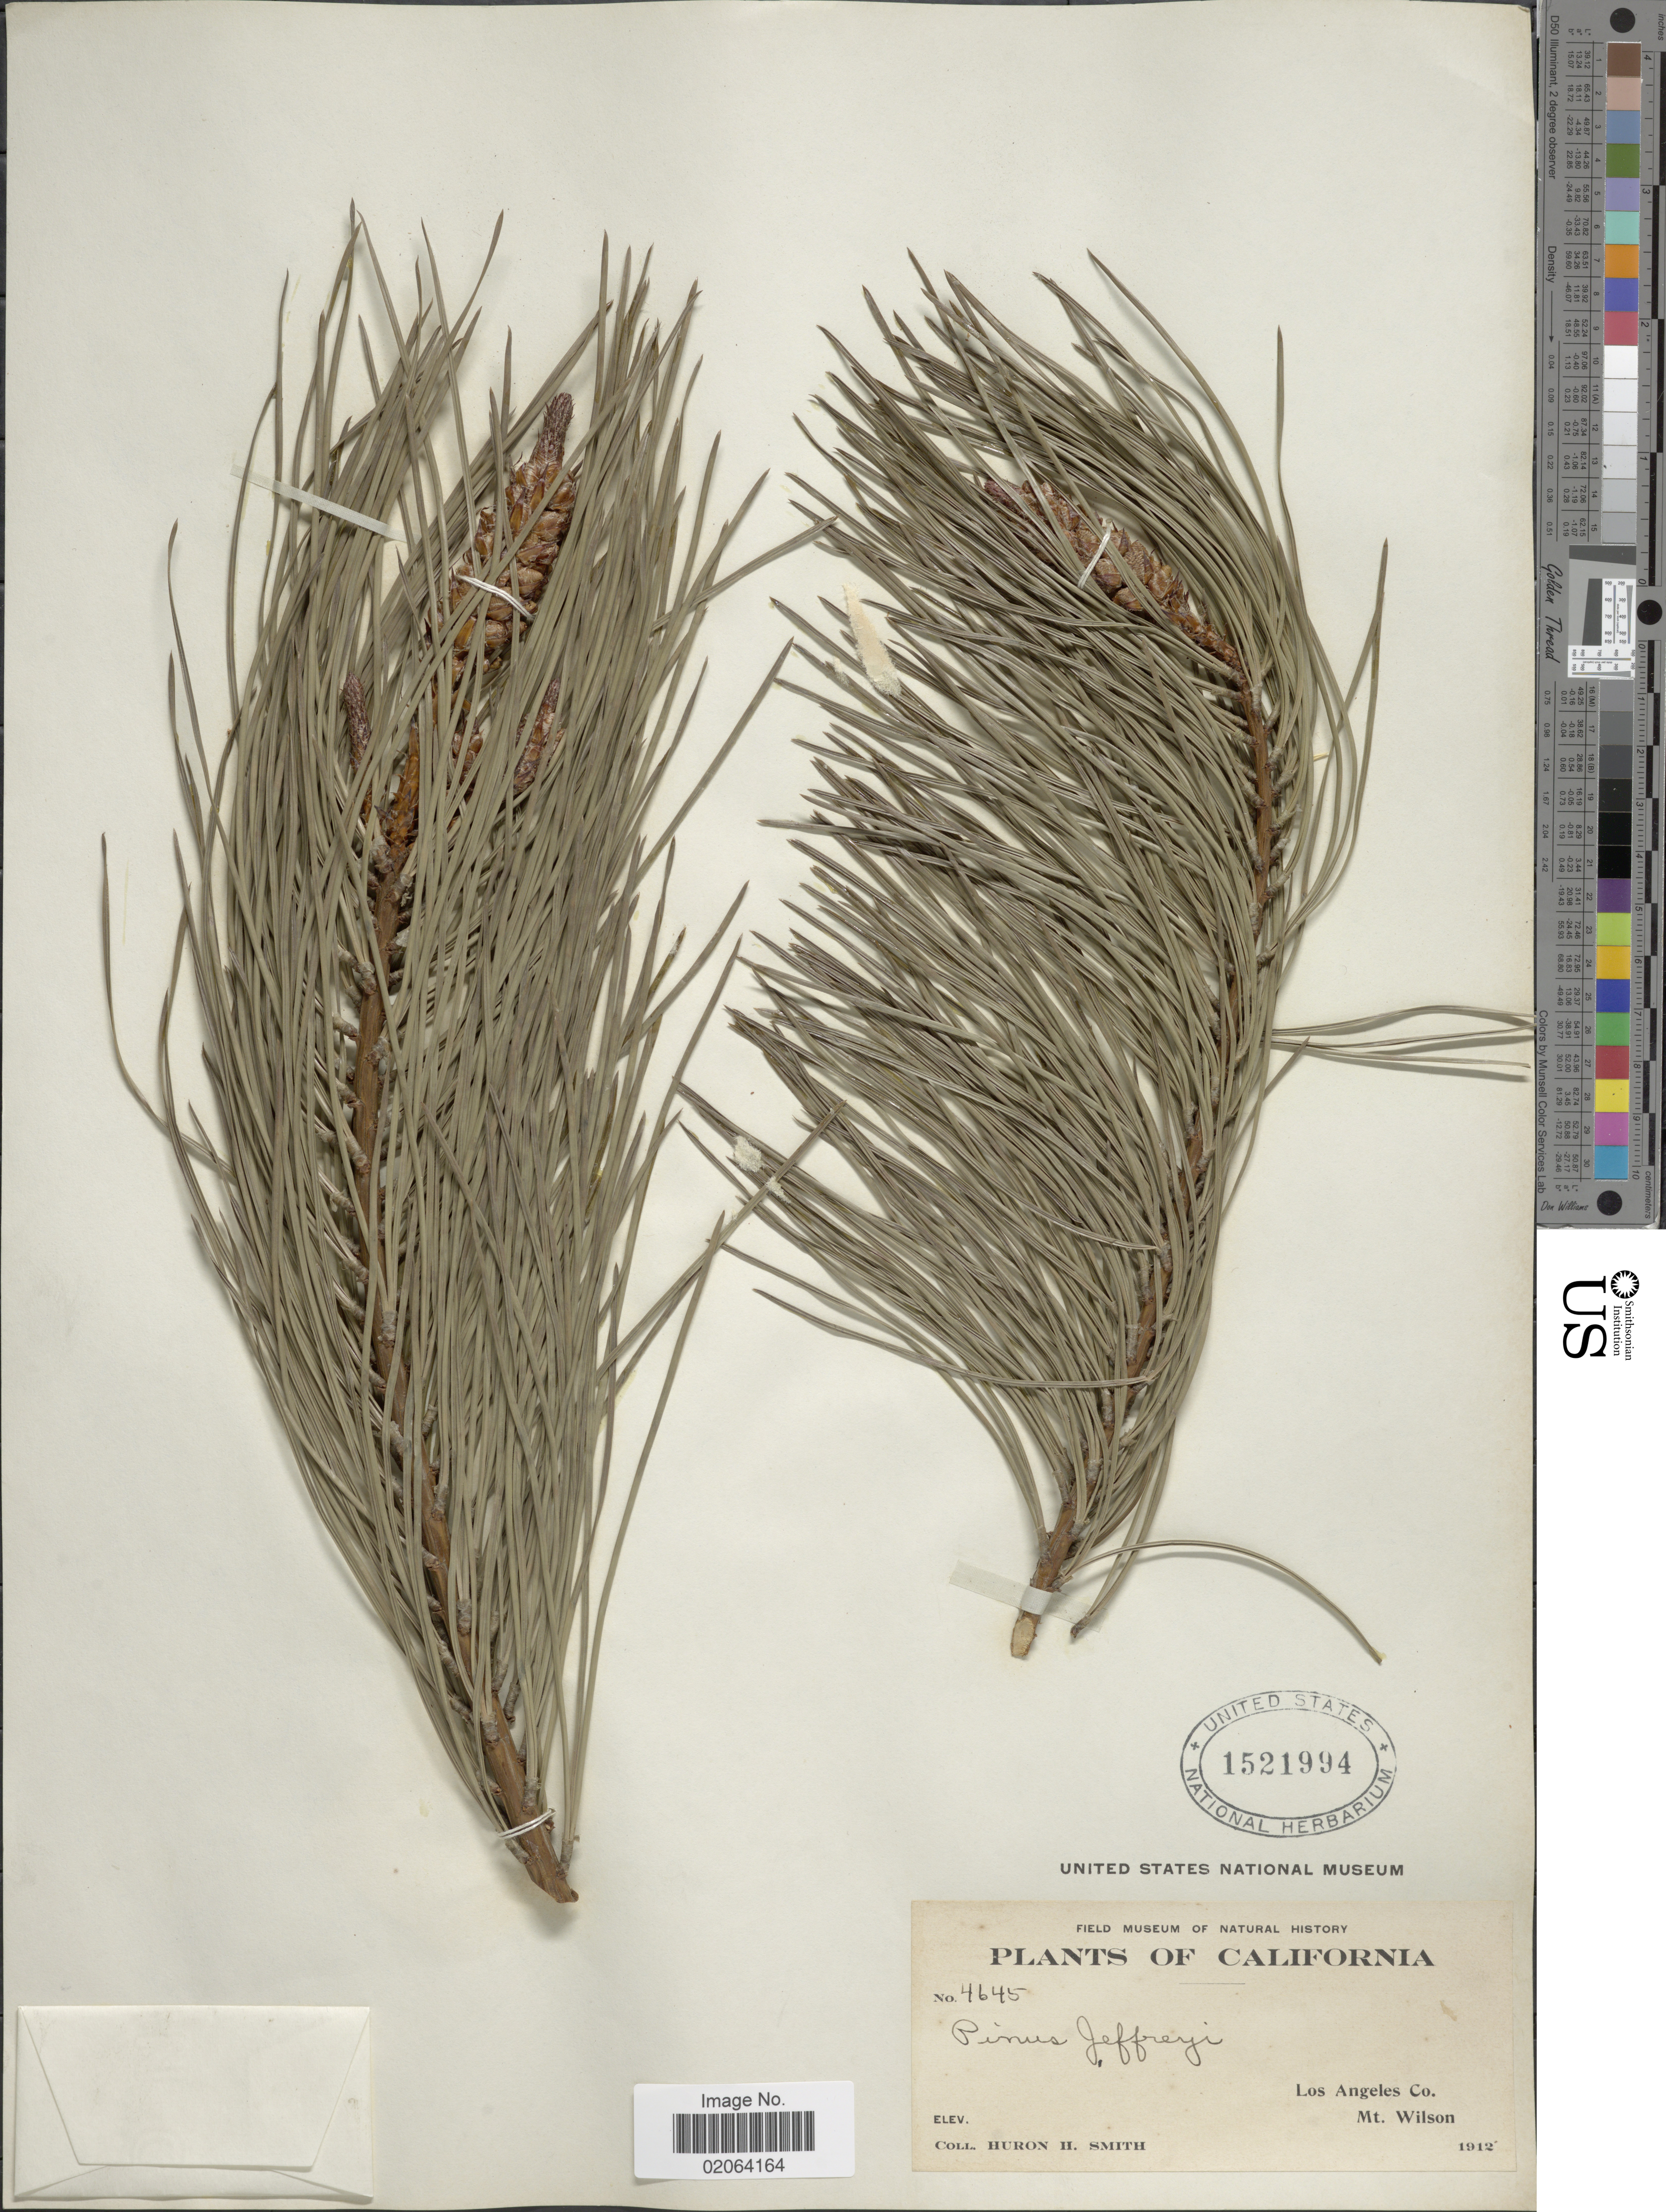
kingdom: Plantae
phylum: Tracheophyta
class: Pinopsida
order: Pinales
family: Pinaceae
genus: Pinus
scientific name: Pinus jeffreyi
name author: Balf.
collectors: Huron H. Smith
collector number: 4645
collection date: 1912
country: United States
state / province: California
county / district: Los Angeles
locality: Los Angeles Co. Mt. Wilson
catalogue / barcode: US 1521994